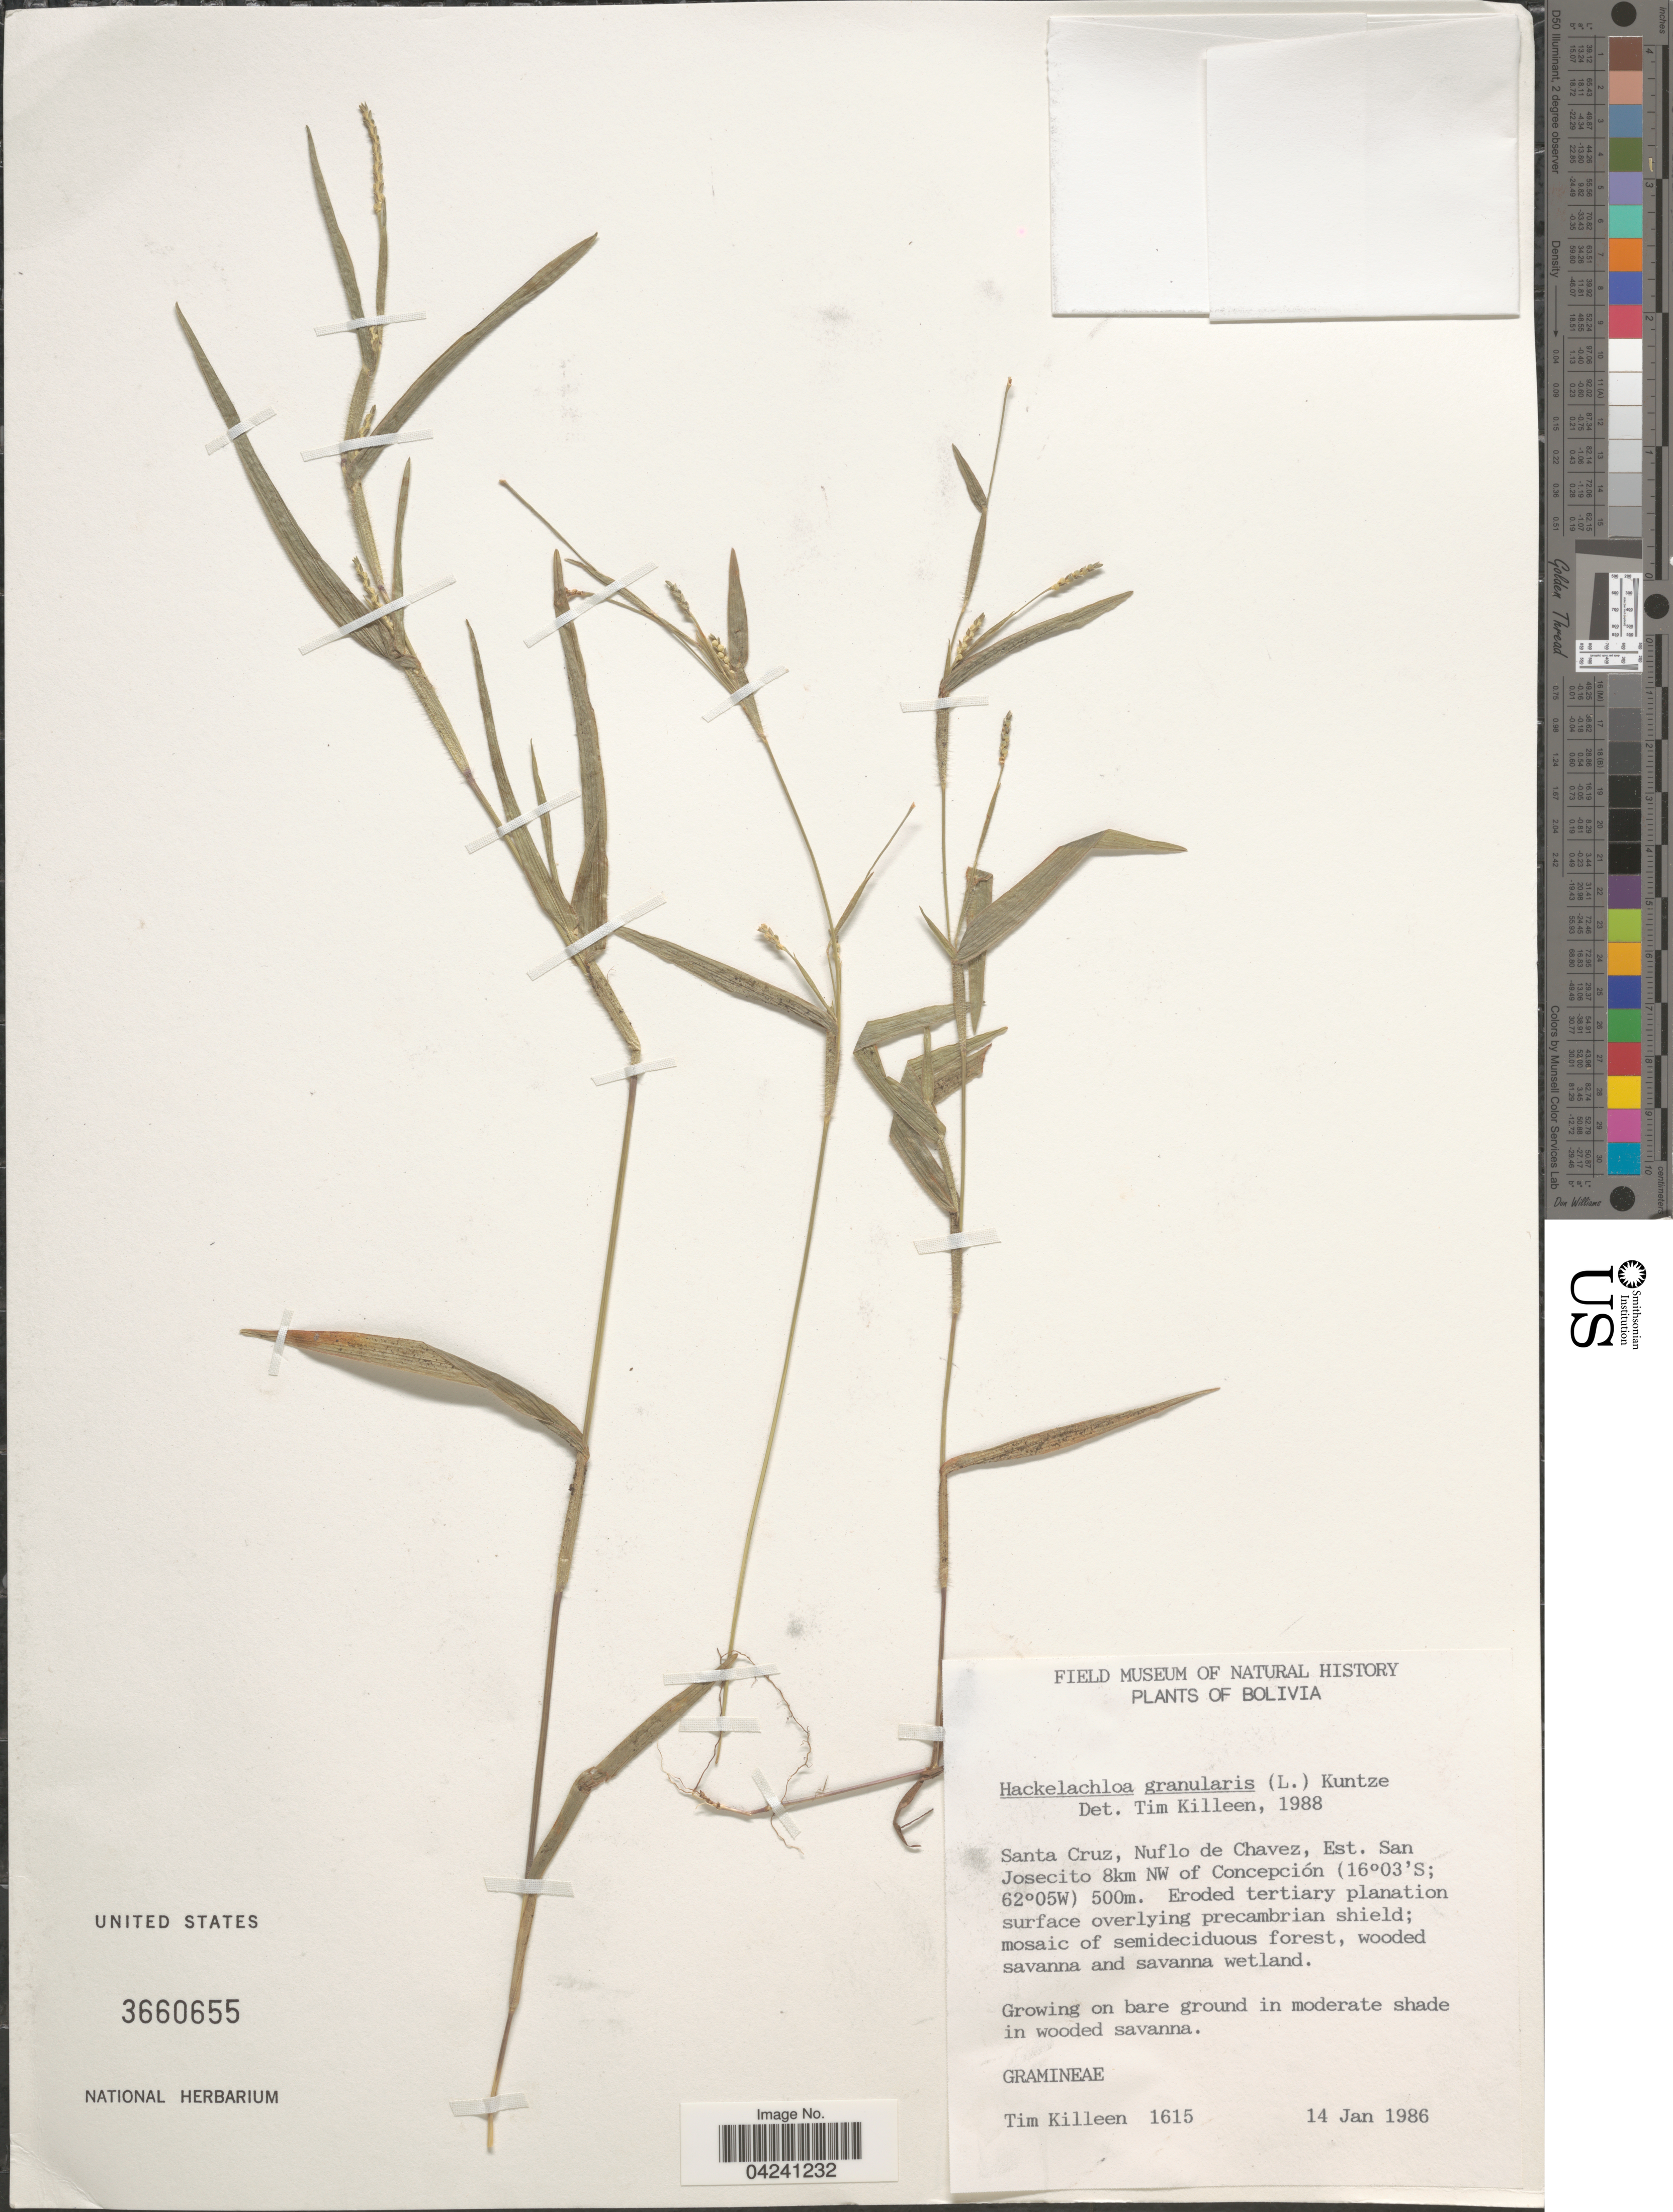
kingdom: Plantae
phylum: Tracheophyta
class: Liliopsida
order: Poales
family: Poaceae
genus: Hackelochloa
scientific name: Hackelochloa granularis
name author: (L.) Kuntze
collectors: T. J. Killeen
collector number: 1615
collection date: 1986-01-14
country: Bolivia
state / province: Santa Cruz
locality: Nuflo de Chavez, Est. San Josecito 8km NW of Concepción.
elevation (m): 500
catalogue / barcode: US 3660655